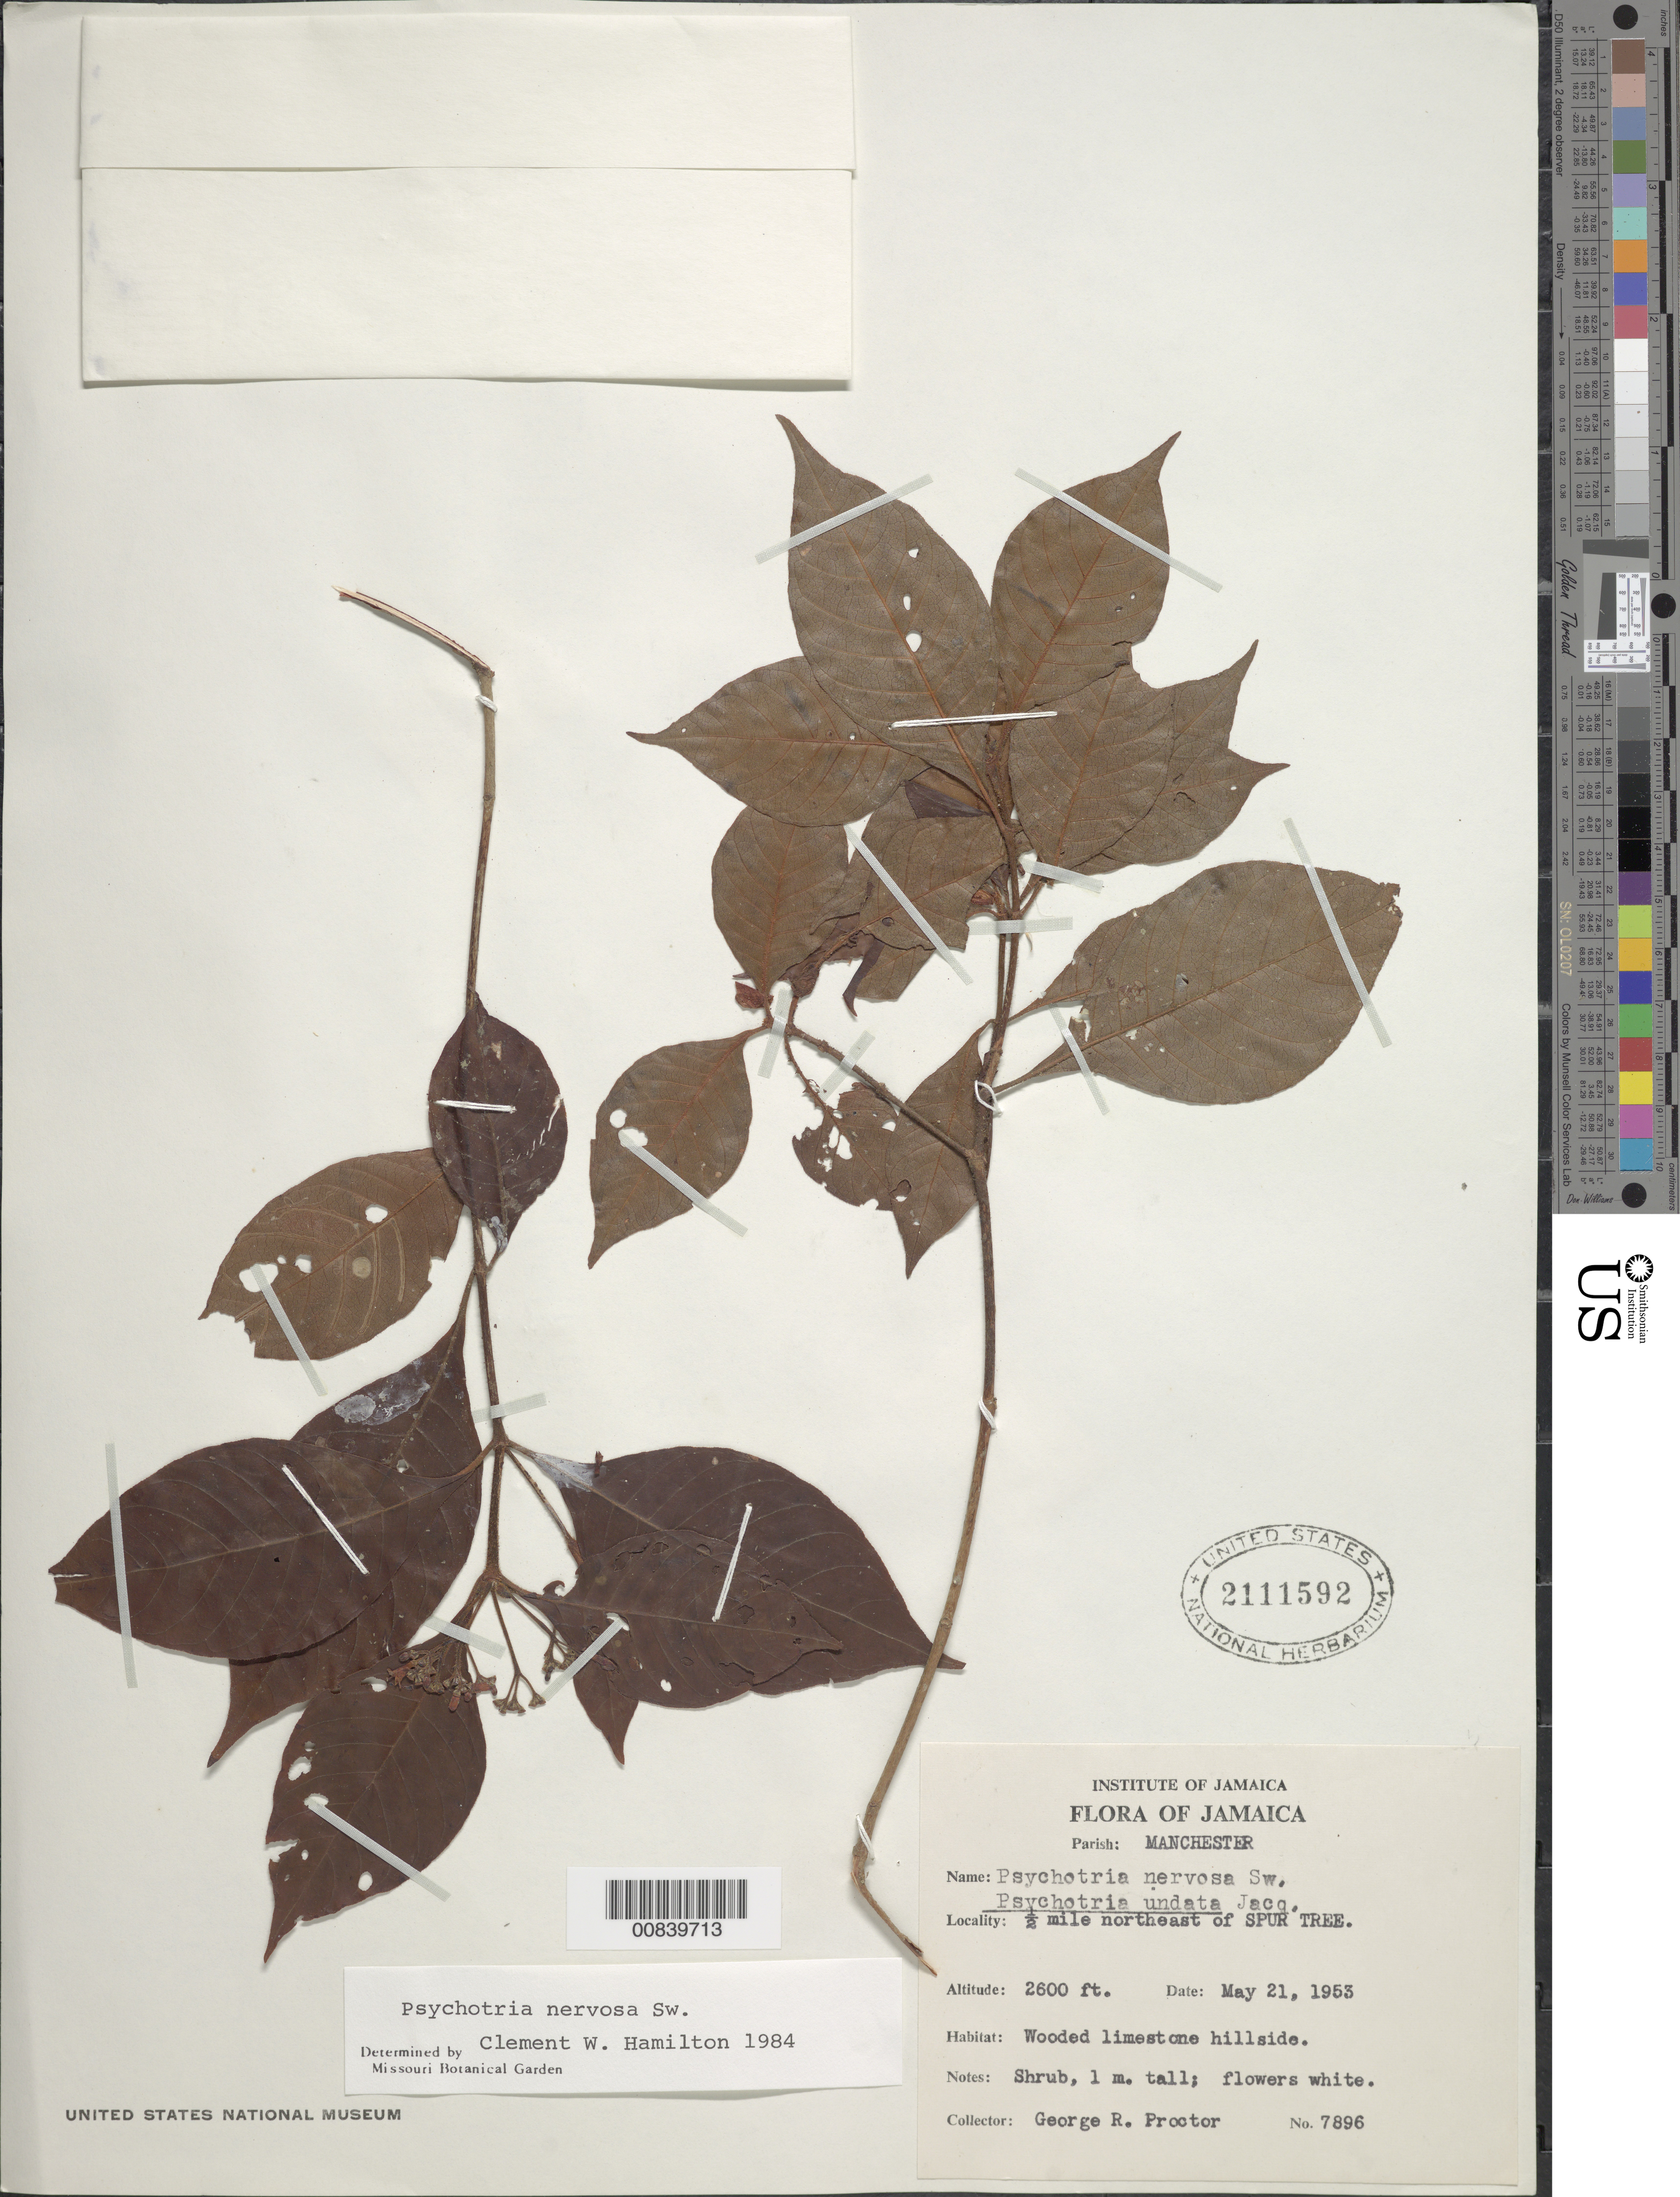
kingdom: Plantae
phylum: Tracheophyta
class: Magnoliopsida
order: Gentianales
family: Rubiaceae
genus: Psychotria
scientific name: Psychotria nervosa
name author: Sw.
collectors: G. R. Proctor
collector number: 7896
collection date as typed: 21 May 1953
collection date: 1953-05-21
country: Jamaica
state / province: Manchester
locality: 0.5 mile northeast of Spur Tree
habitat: Wooded limestone hillside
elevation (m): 792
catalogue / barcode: US 2111592